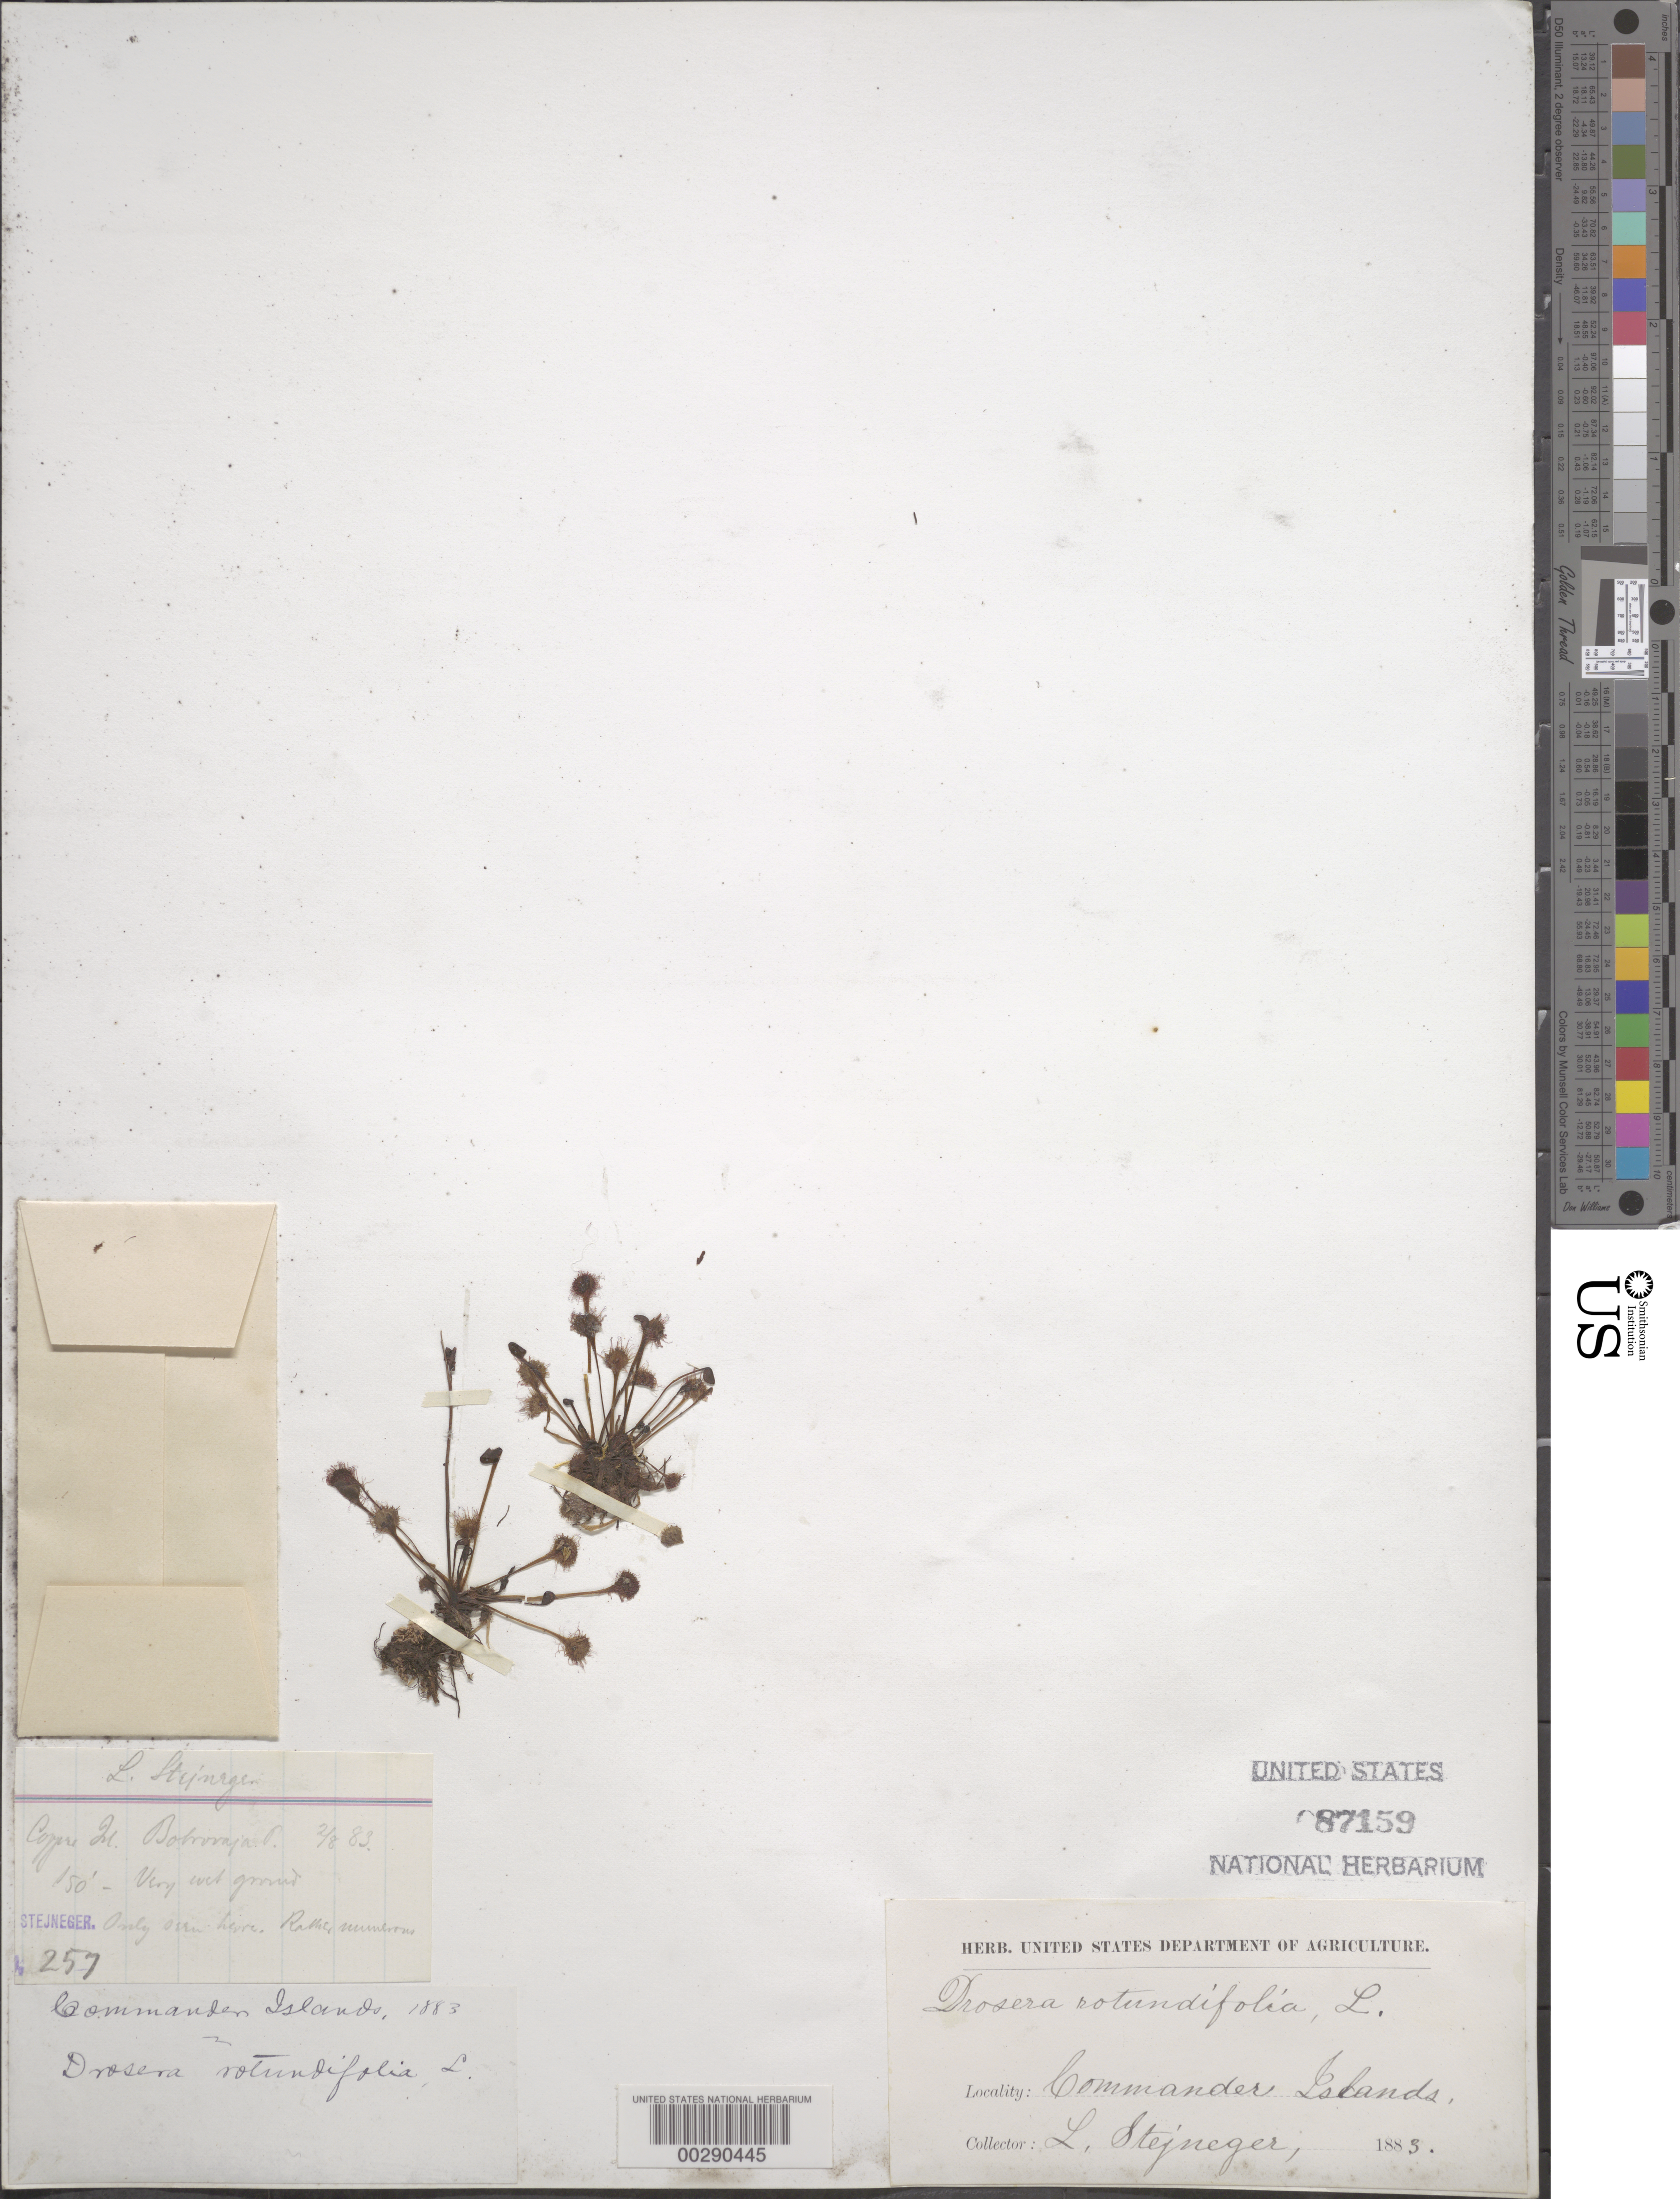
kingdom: Plantae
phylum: Tracheophyta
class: Magnoliopsida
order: Caryophyllales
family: Droseraceae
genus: Drosera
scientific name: Drosera rotundifolia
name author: L.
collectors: L. Stejneger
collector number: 257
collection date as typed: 02 Aug 1883 or 08 Feb 1883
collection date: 1883-02-08 or 1883-08-02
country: Russian Federation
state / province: Kamchatka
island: Bering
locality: Bering I.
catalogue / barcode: US 87159